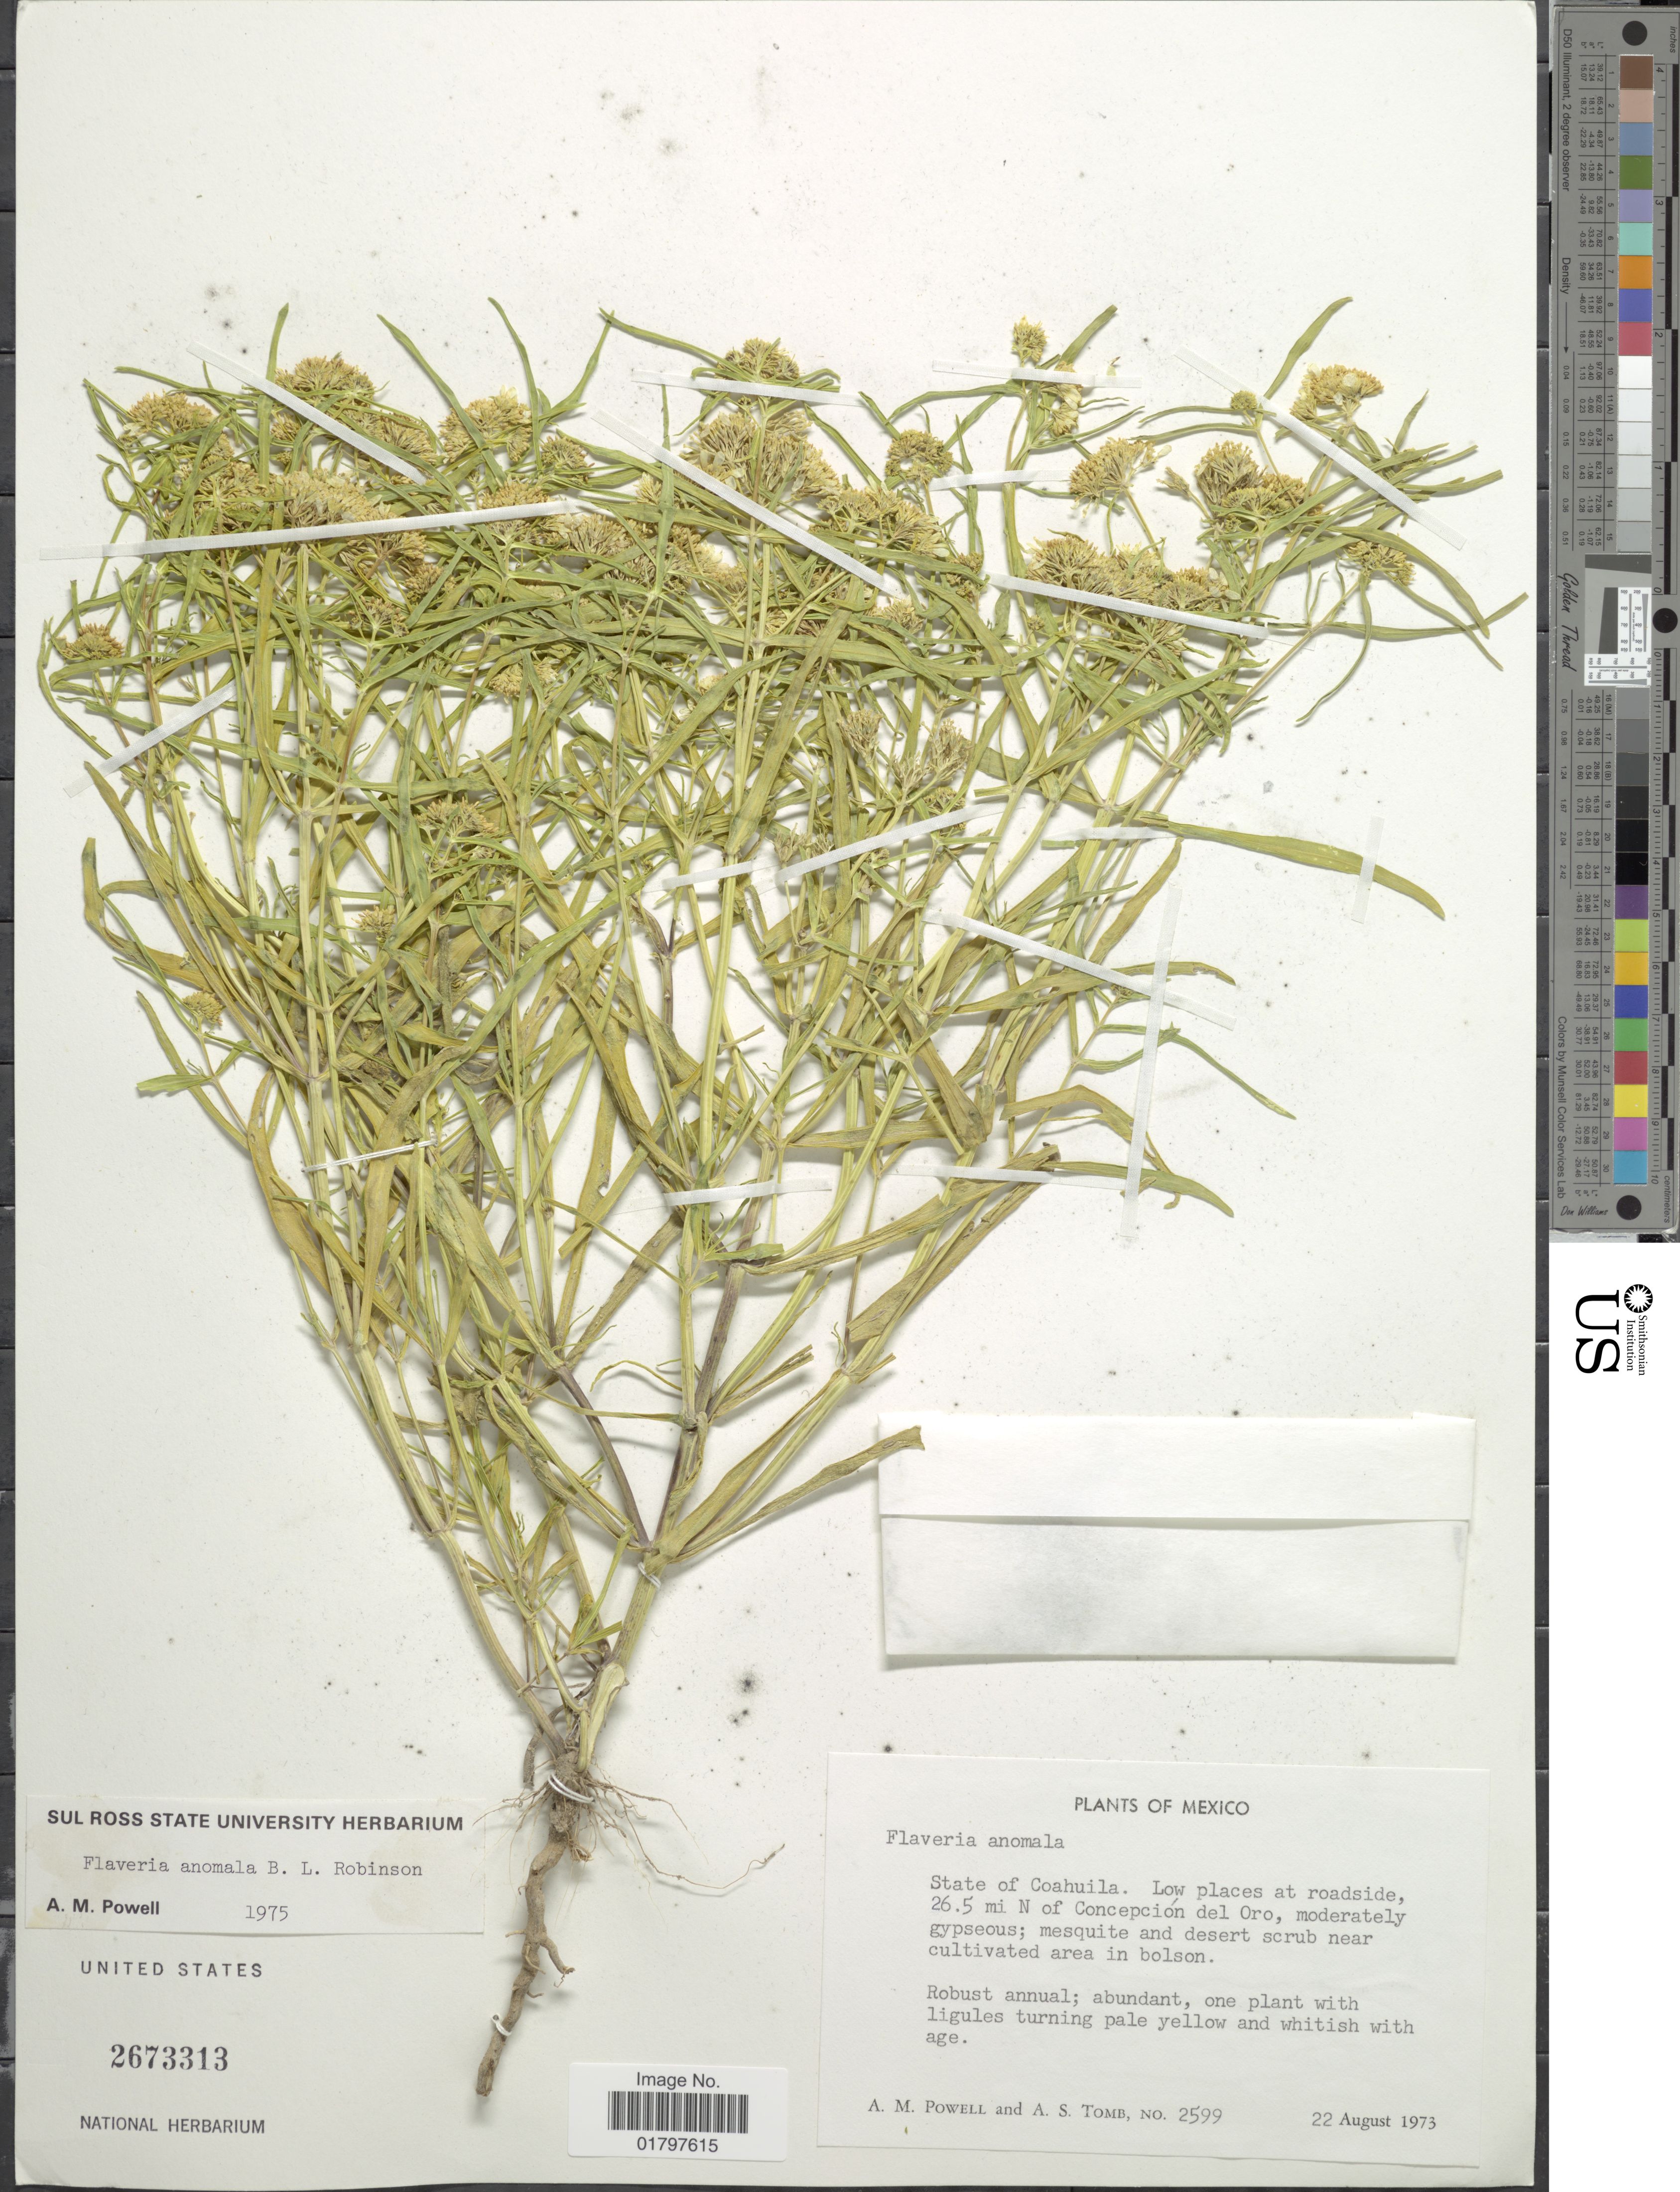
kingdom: Plantae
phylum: Tracheophyta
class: Magnoliopsida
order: Asterales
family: Asteraceae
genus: Flaveria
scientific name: Flaveria anomala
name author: B.L. Rob.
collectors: A. M. Powell & A. Tomb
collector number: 2599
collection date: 1973-08-22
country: Mexico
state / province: Coahuila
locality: State of Coahuila. Low places at roadside, 26.5 mi N of Concepción del Oro, moderately gypseous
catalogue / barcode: US 2673313